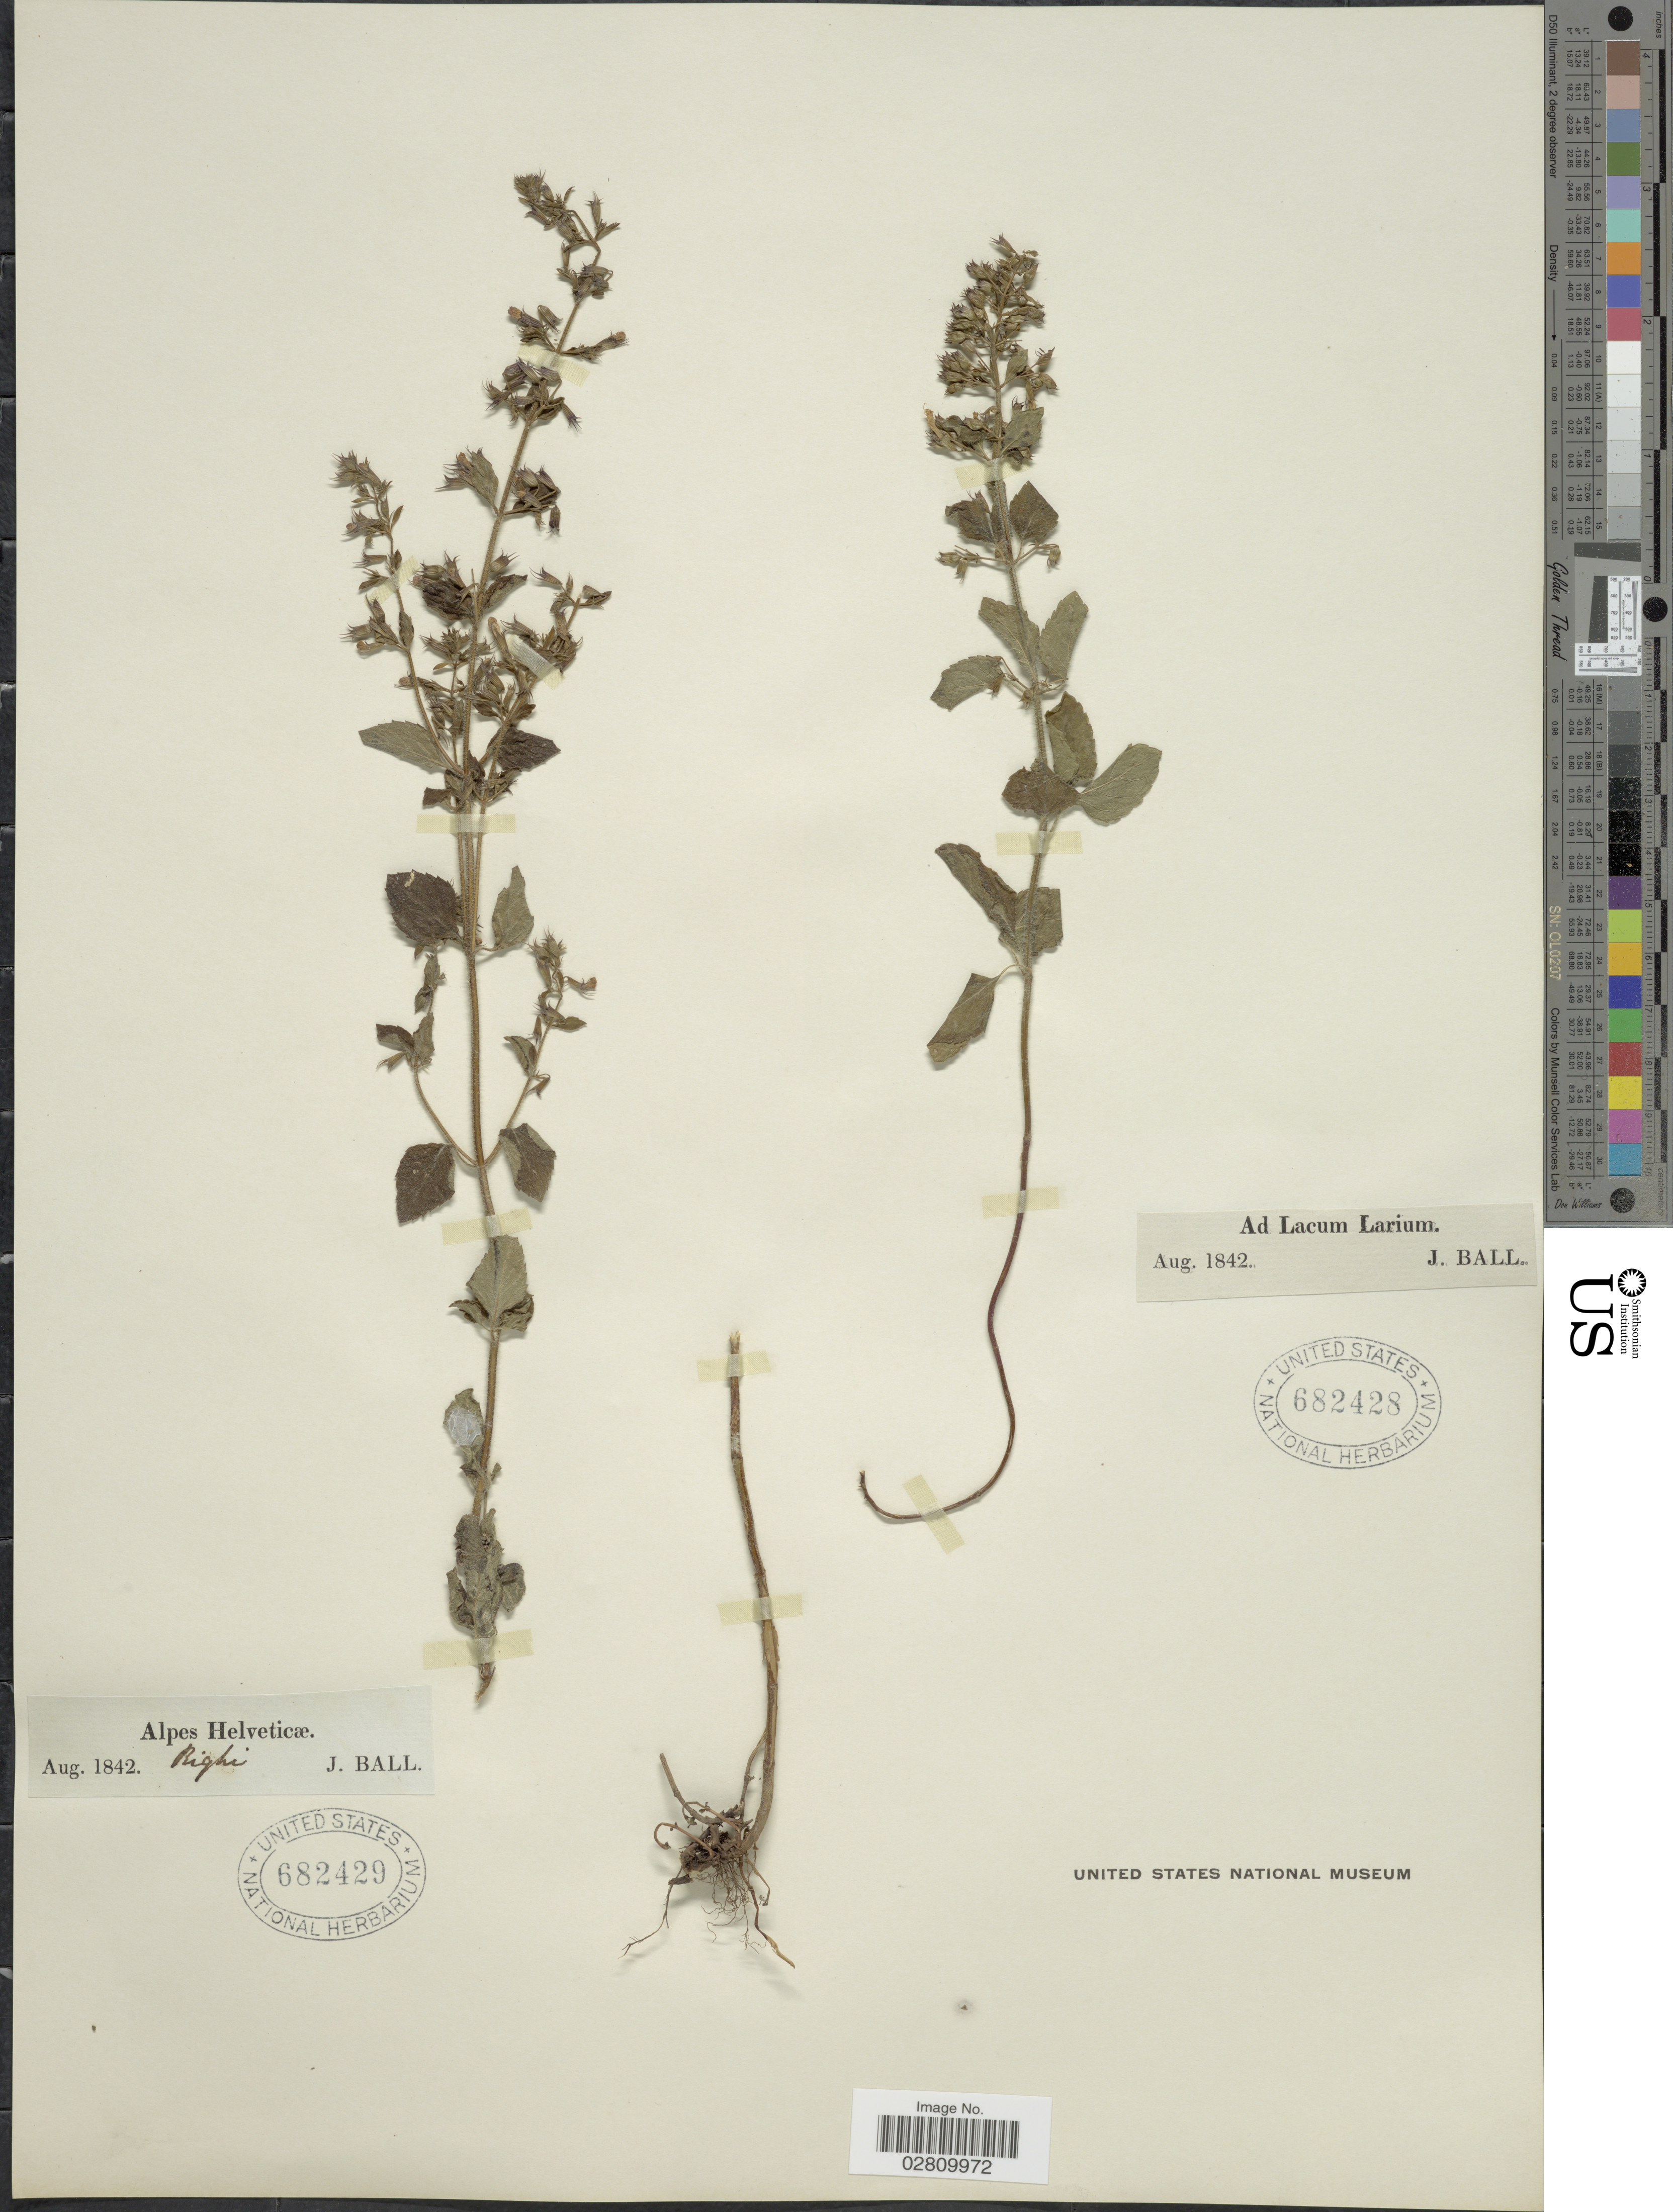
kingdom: Plantae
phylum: Tracheophyta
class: Magnoliopsida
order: Lamiales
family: Lamiaceae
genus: Calamintha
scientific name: Calamintha sp.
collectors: J. Ball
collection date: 1842-08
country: Switzerland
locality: Alpes Helveticæ. Righi.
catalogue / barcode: US 682429